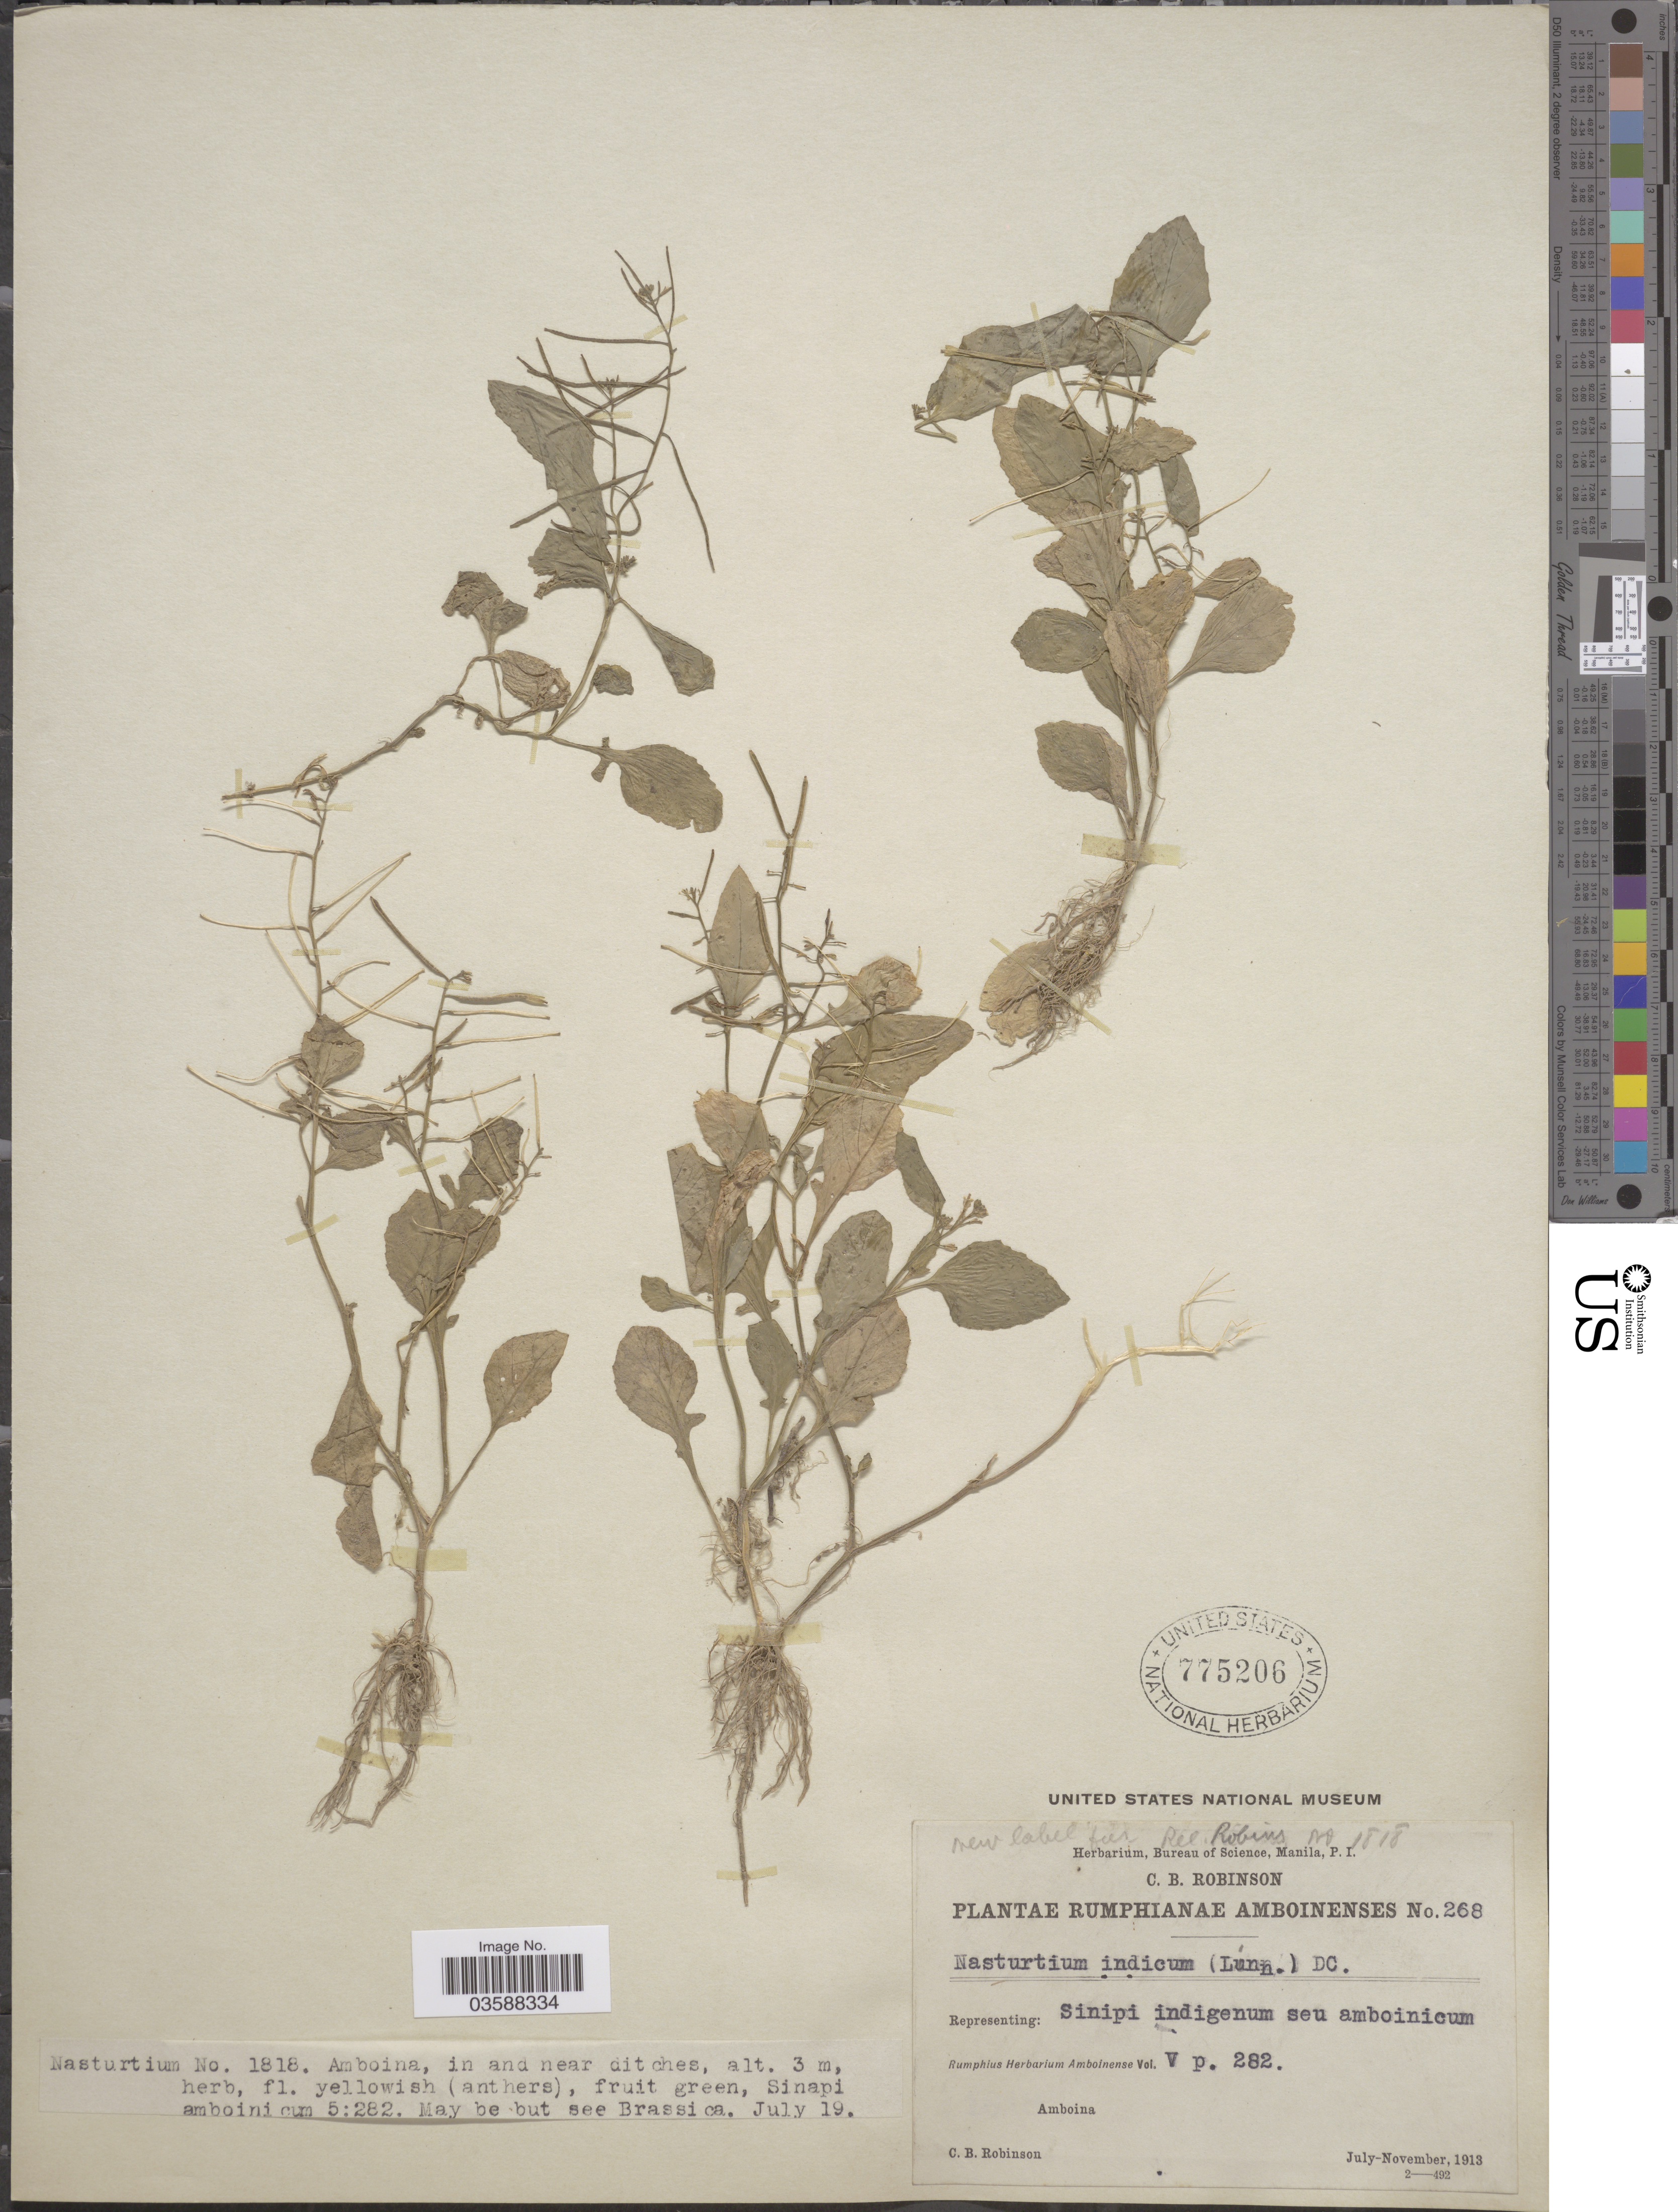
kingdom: Plantae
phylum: Tracheophyta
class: Magnoliopsida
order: Brassicales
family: Brassicaceae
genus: Rorippa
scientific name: Rorippa indica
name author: (L.) Hiern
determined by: Strong, M. T., (US), Smithsonian Institution - National Museum of Natural History (UNITED STATES)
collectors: C. Robinson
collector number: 268/1818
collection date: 1913-07-19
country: Indonesia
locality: Rumphianae Amboinenses. Ambonia, in and near ditches.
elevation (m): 3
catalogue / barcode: US 775206